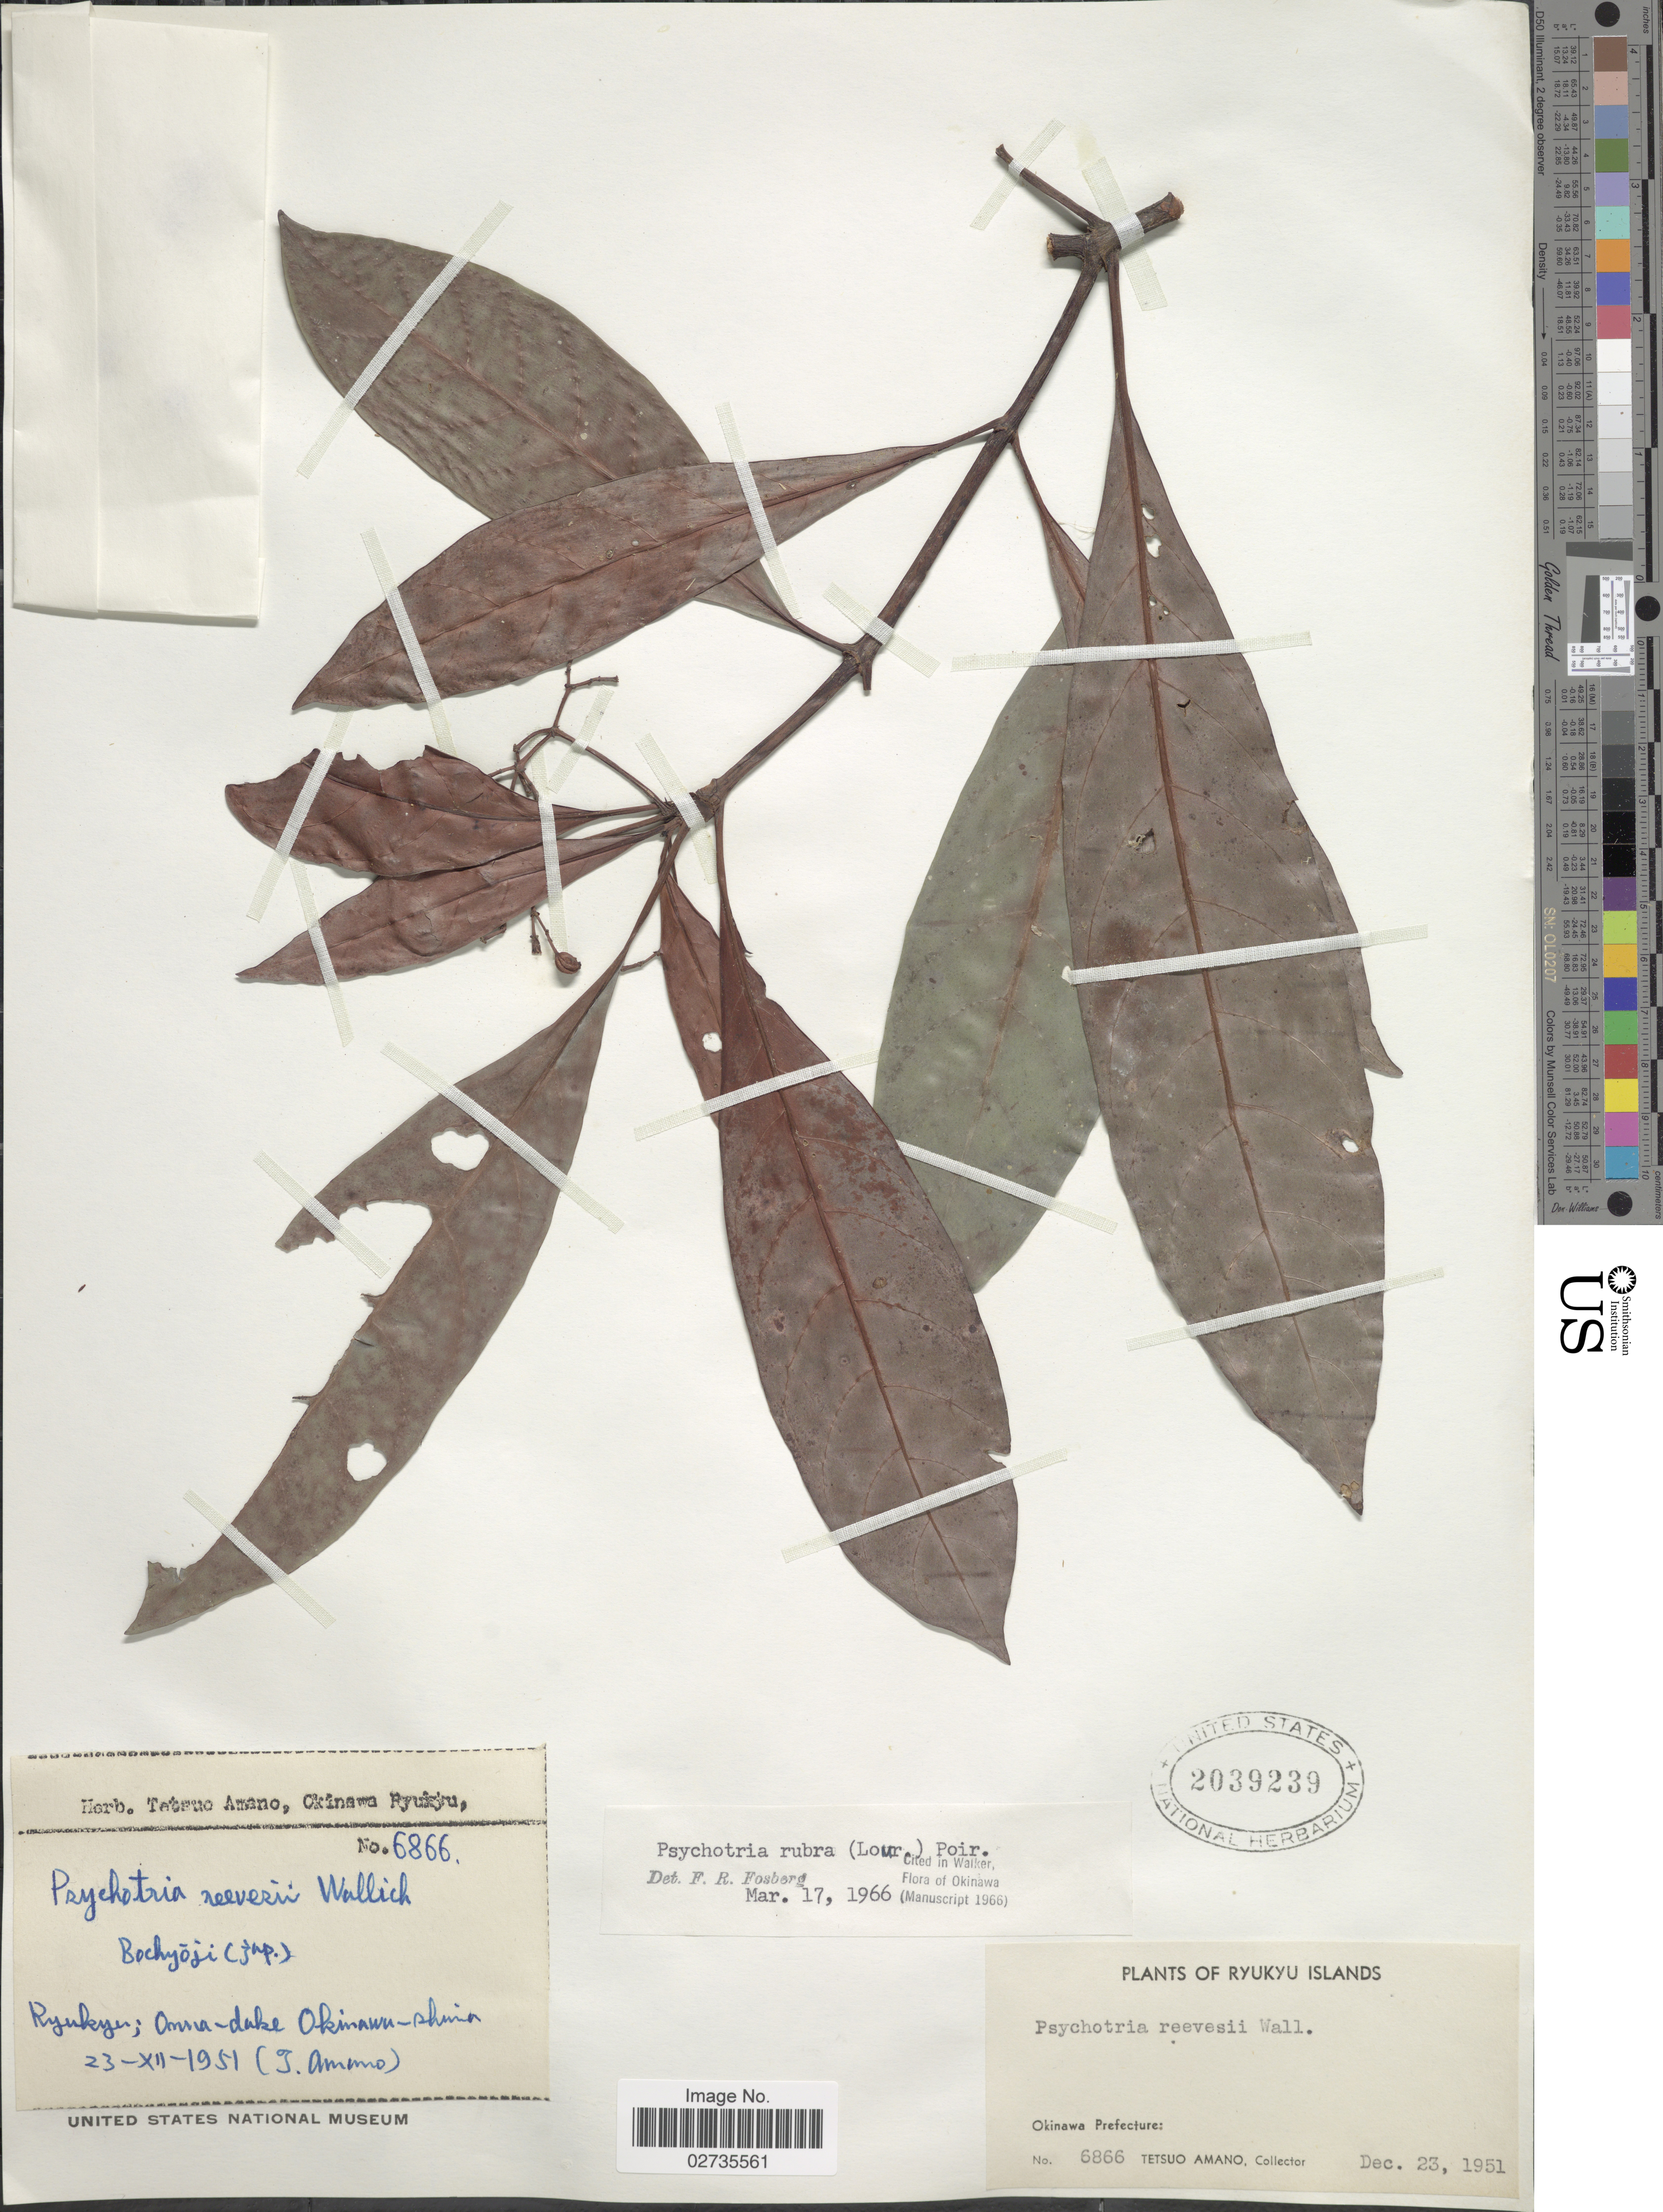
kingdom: Plantae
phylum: Tracheophyta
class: Magnoliopsida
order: Gentianales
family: Rubiaceae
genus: Psychotria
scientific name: Psychotria rubra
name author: (Lour.) Poir.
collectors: T. Amano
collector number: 6866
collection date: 1951-12-23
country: Japan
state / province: Okinawa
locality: Ryukyu Islands. Onna-dake Okinawa-shima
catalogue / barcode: US 2039239